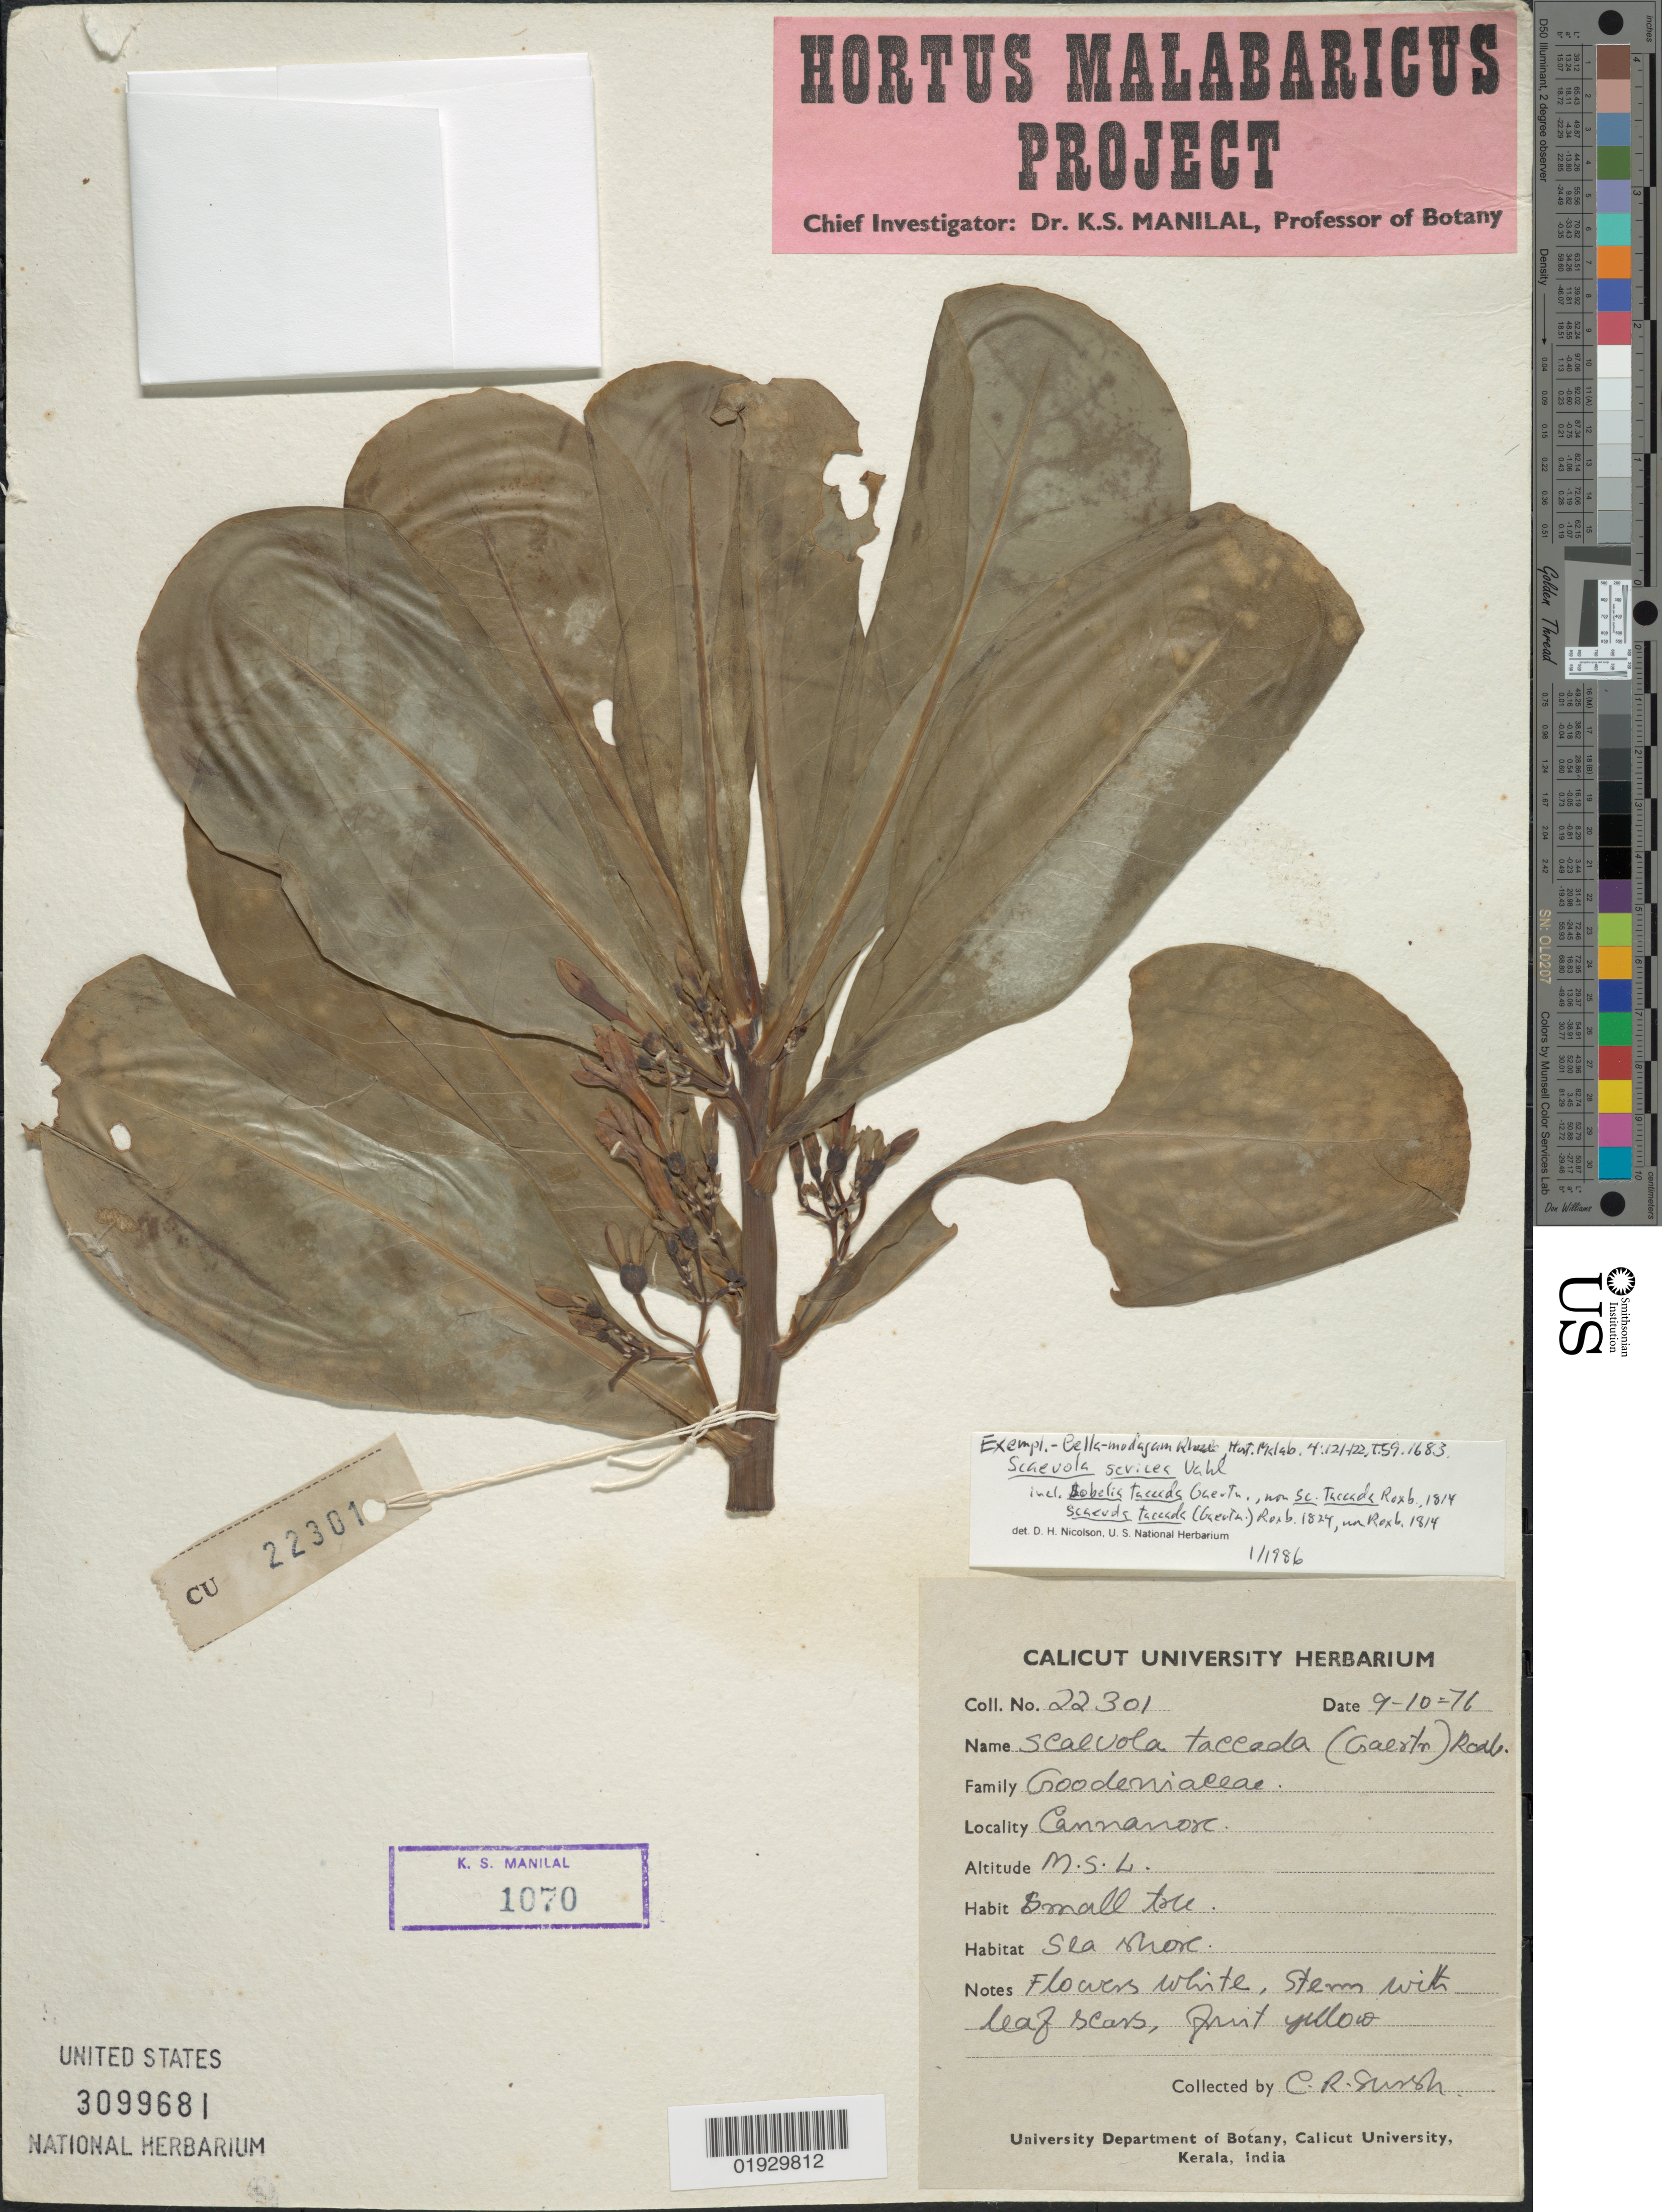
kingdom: Plantae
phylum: Tracheophyta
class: Magnoliopsida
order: Asterales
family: Goodeniaceae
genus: Scaevola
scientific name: Scaevola taccada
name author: (Gaertn.) Roxb.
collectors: C. Suresh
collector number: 22301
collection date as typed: Transcribed d/m/y: 9/10/76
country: India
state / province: Kerala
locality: Cannanore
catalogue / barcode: US 3099681